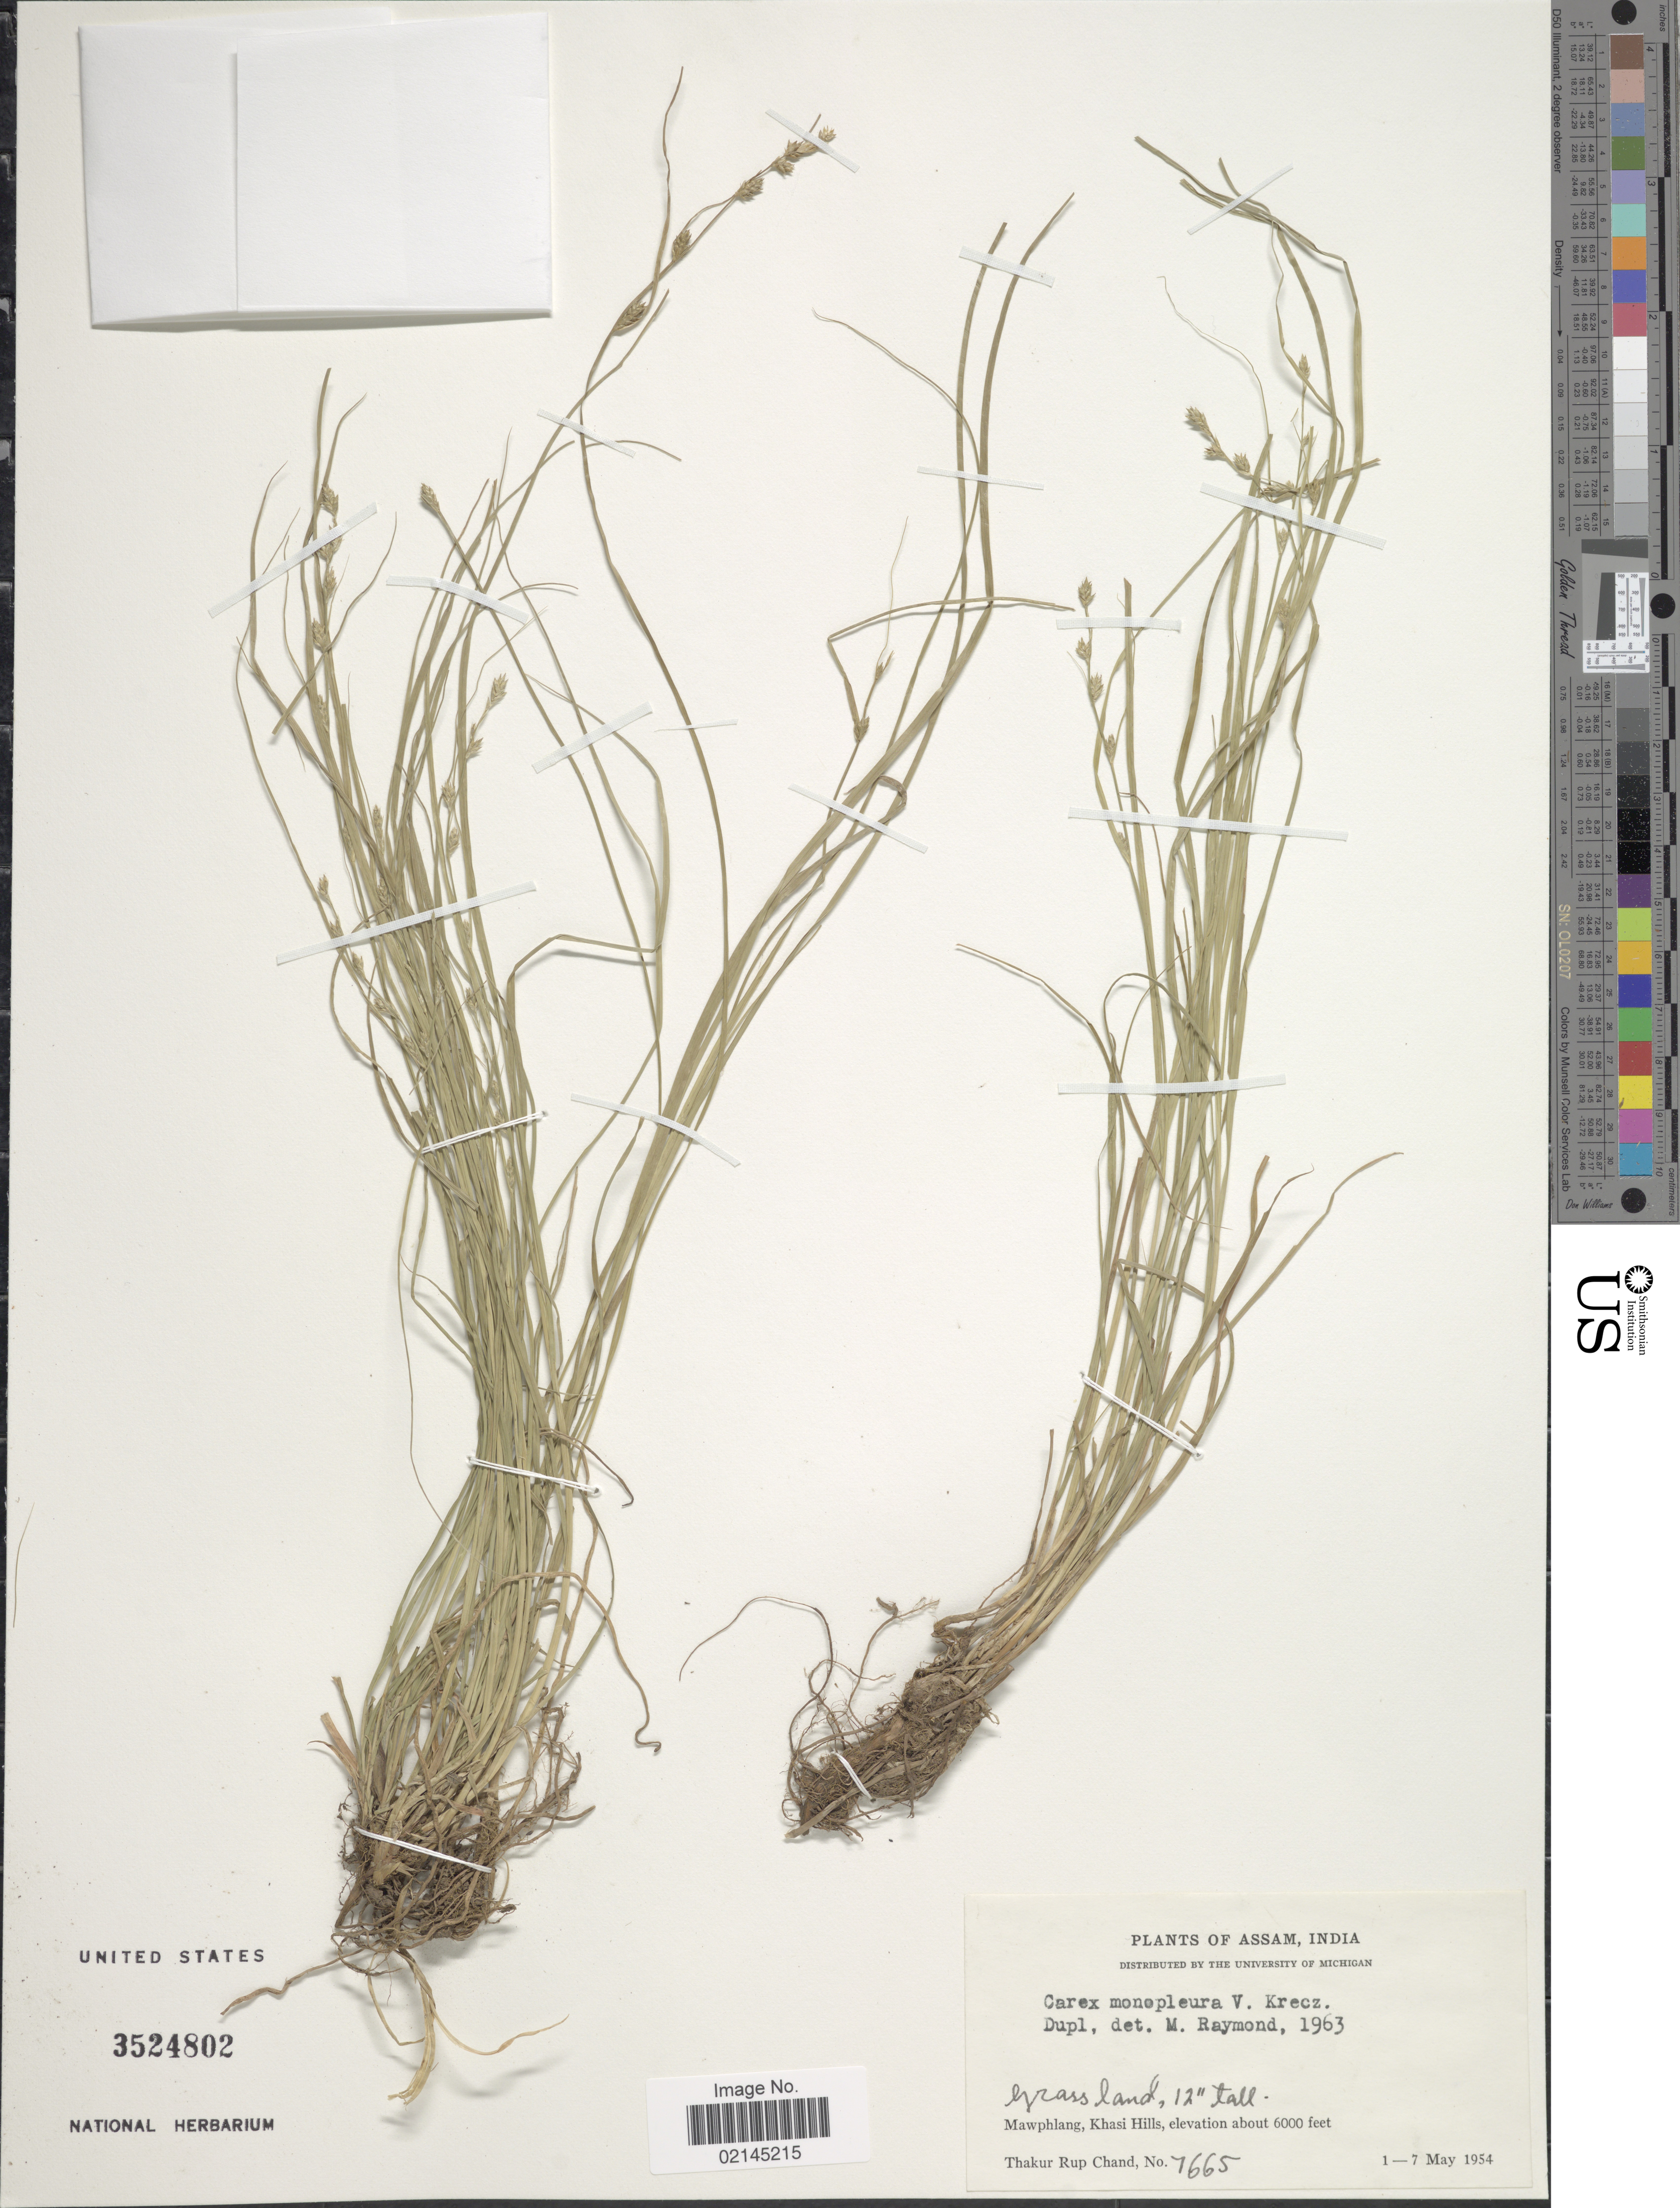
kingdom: Plantae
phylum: Tracheophyta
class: Liliopsida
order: Poales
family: Cyperaceae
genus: Carex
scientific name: Carex monopleura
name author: V.I. Krecz.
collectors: T. R. Chand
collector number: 7665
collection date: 1954-05-01/1954-05-07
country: India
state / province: Meghalaya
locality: Assam, India. Mawphlang, Khasi Hills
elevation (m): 1829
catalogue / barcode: US 3524802